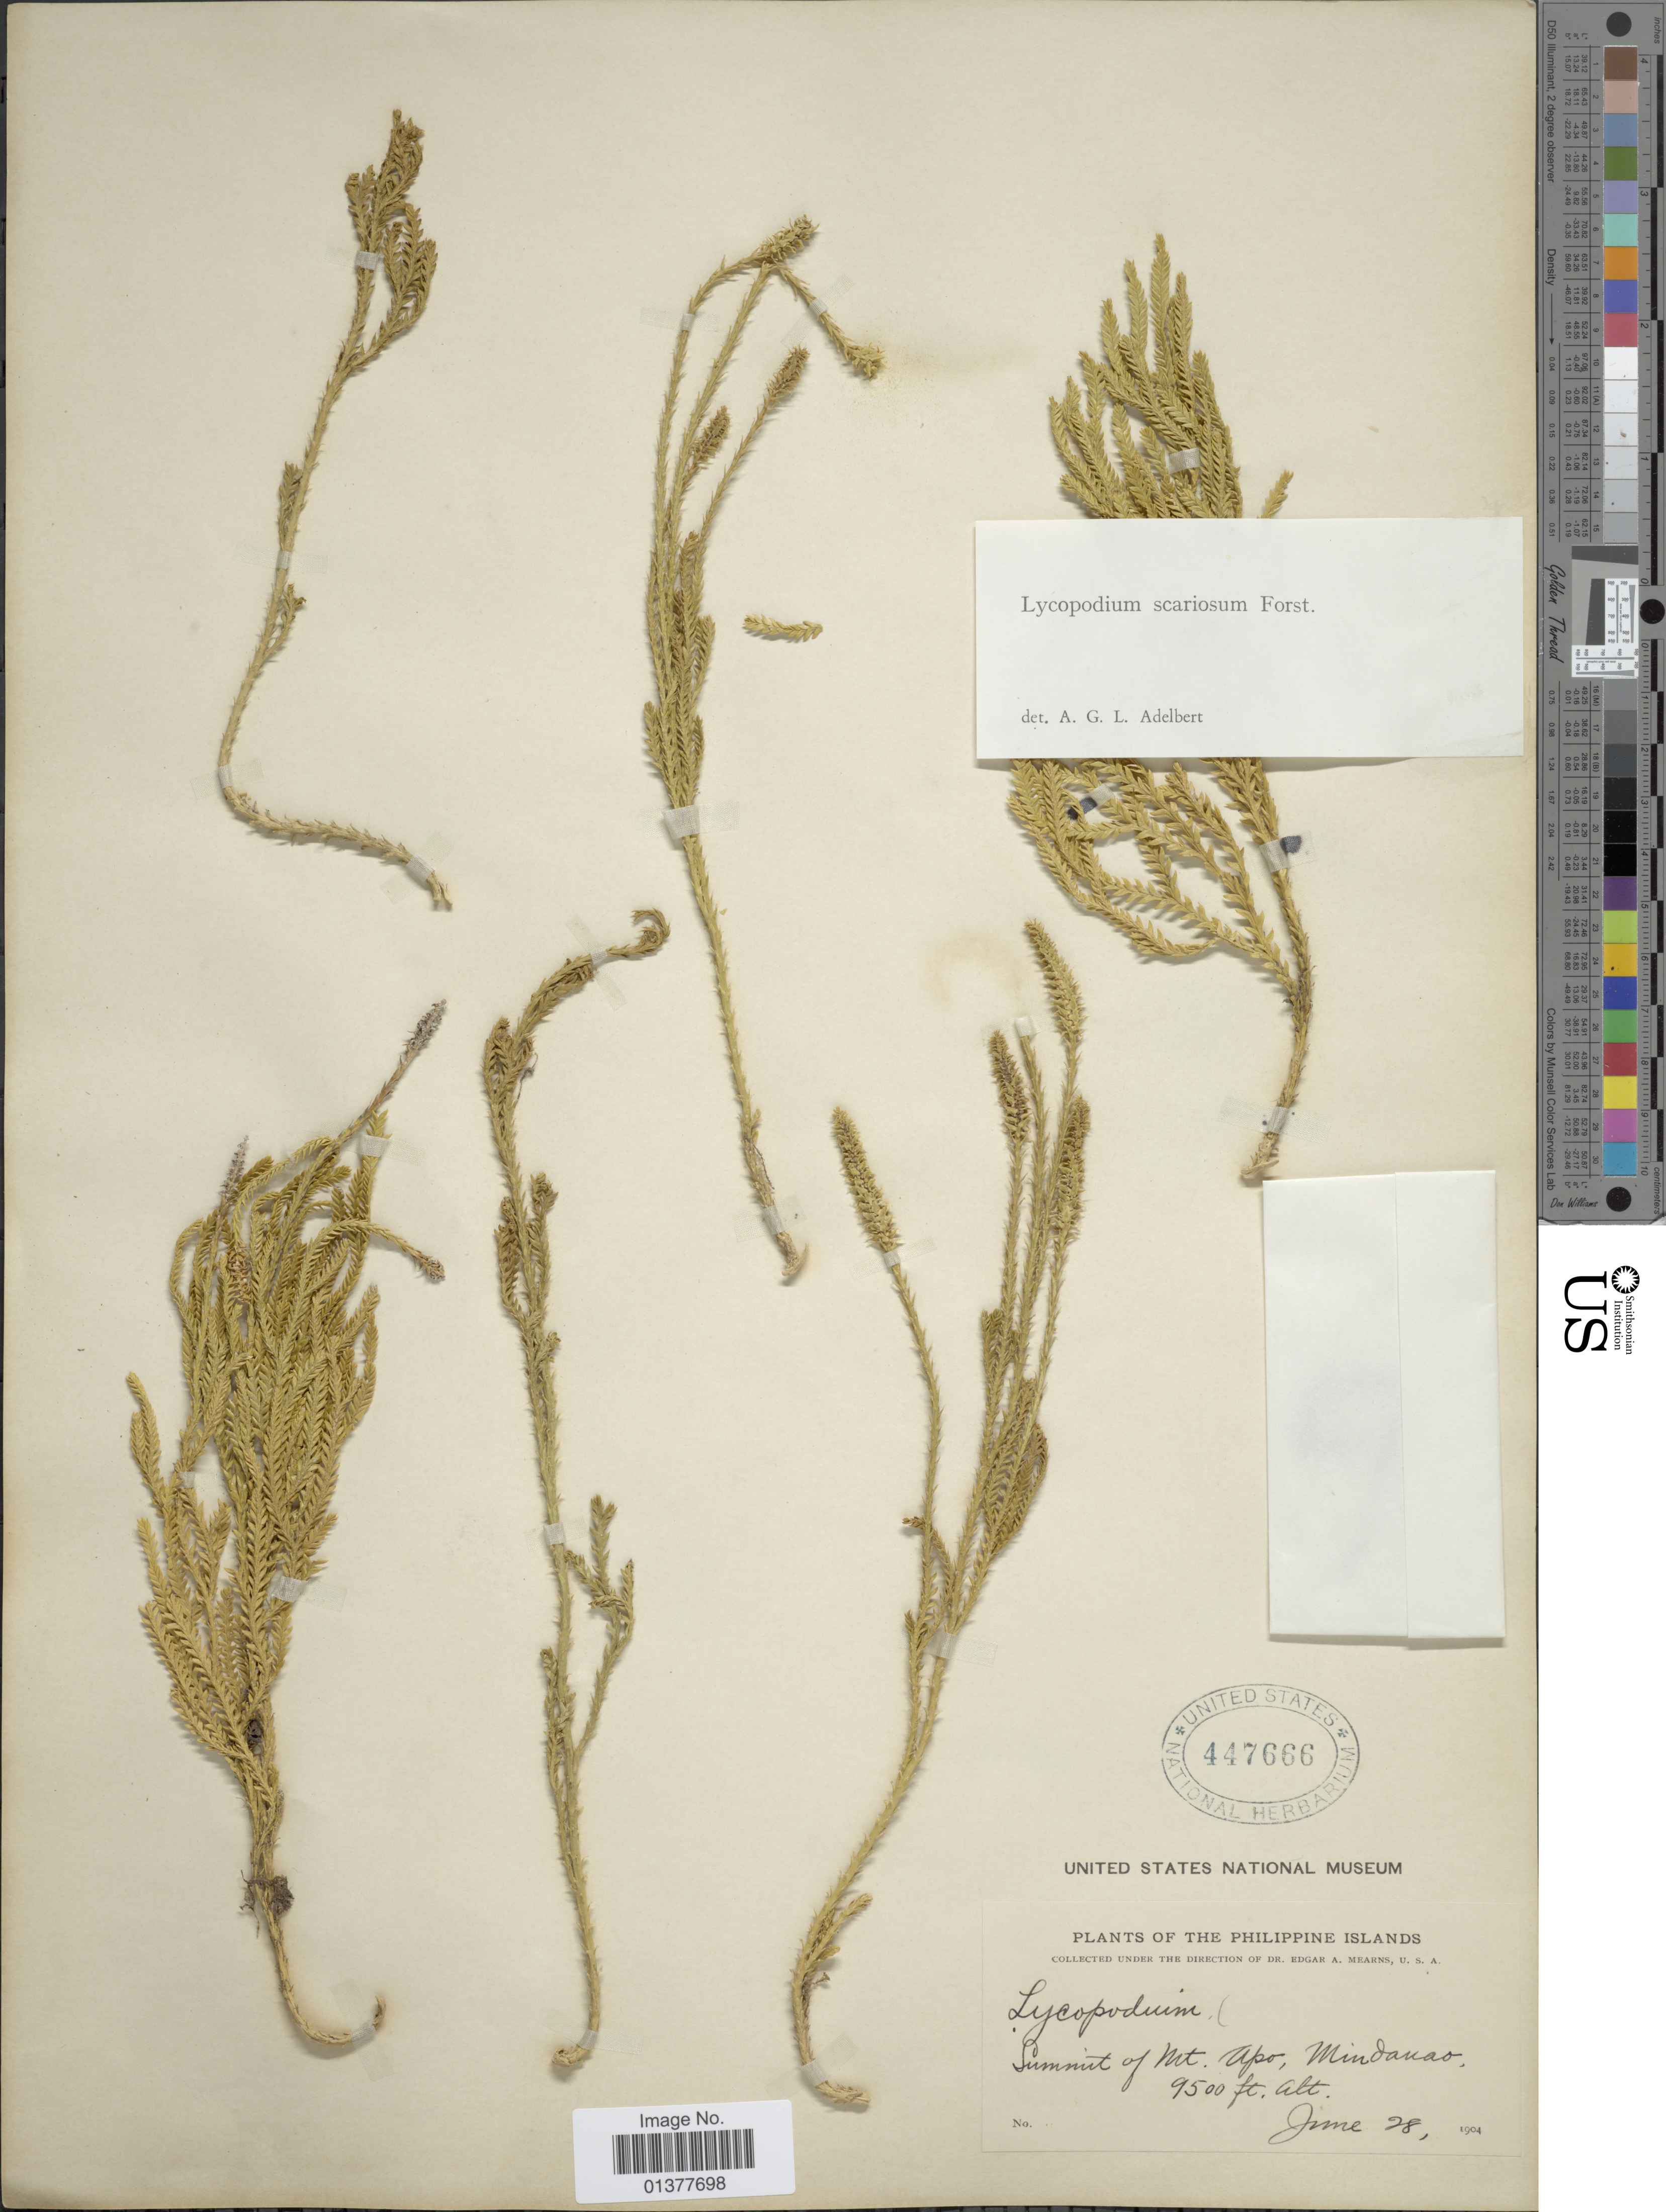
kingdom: Plantae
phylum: Tracheophyta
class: Lycopodiopsida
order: Lycopodiales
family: Lycopodiaceae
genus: Diphasium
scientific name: Diphasium scariosum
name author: (G. Forst.) Rothm.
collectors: E. A. Mearns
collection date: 1904-06-28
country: Philippines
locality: Summit of Mt. Apo, Mindanao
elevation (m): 2896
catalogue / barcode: US 447666